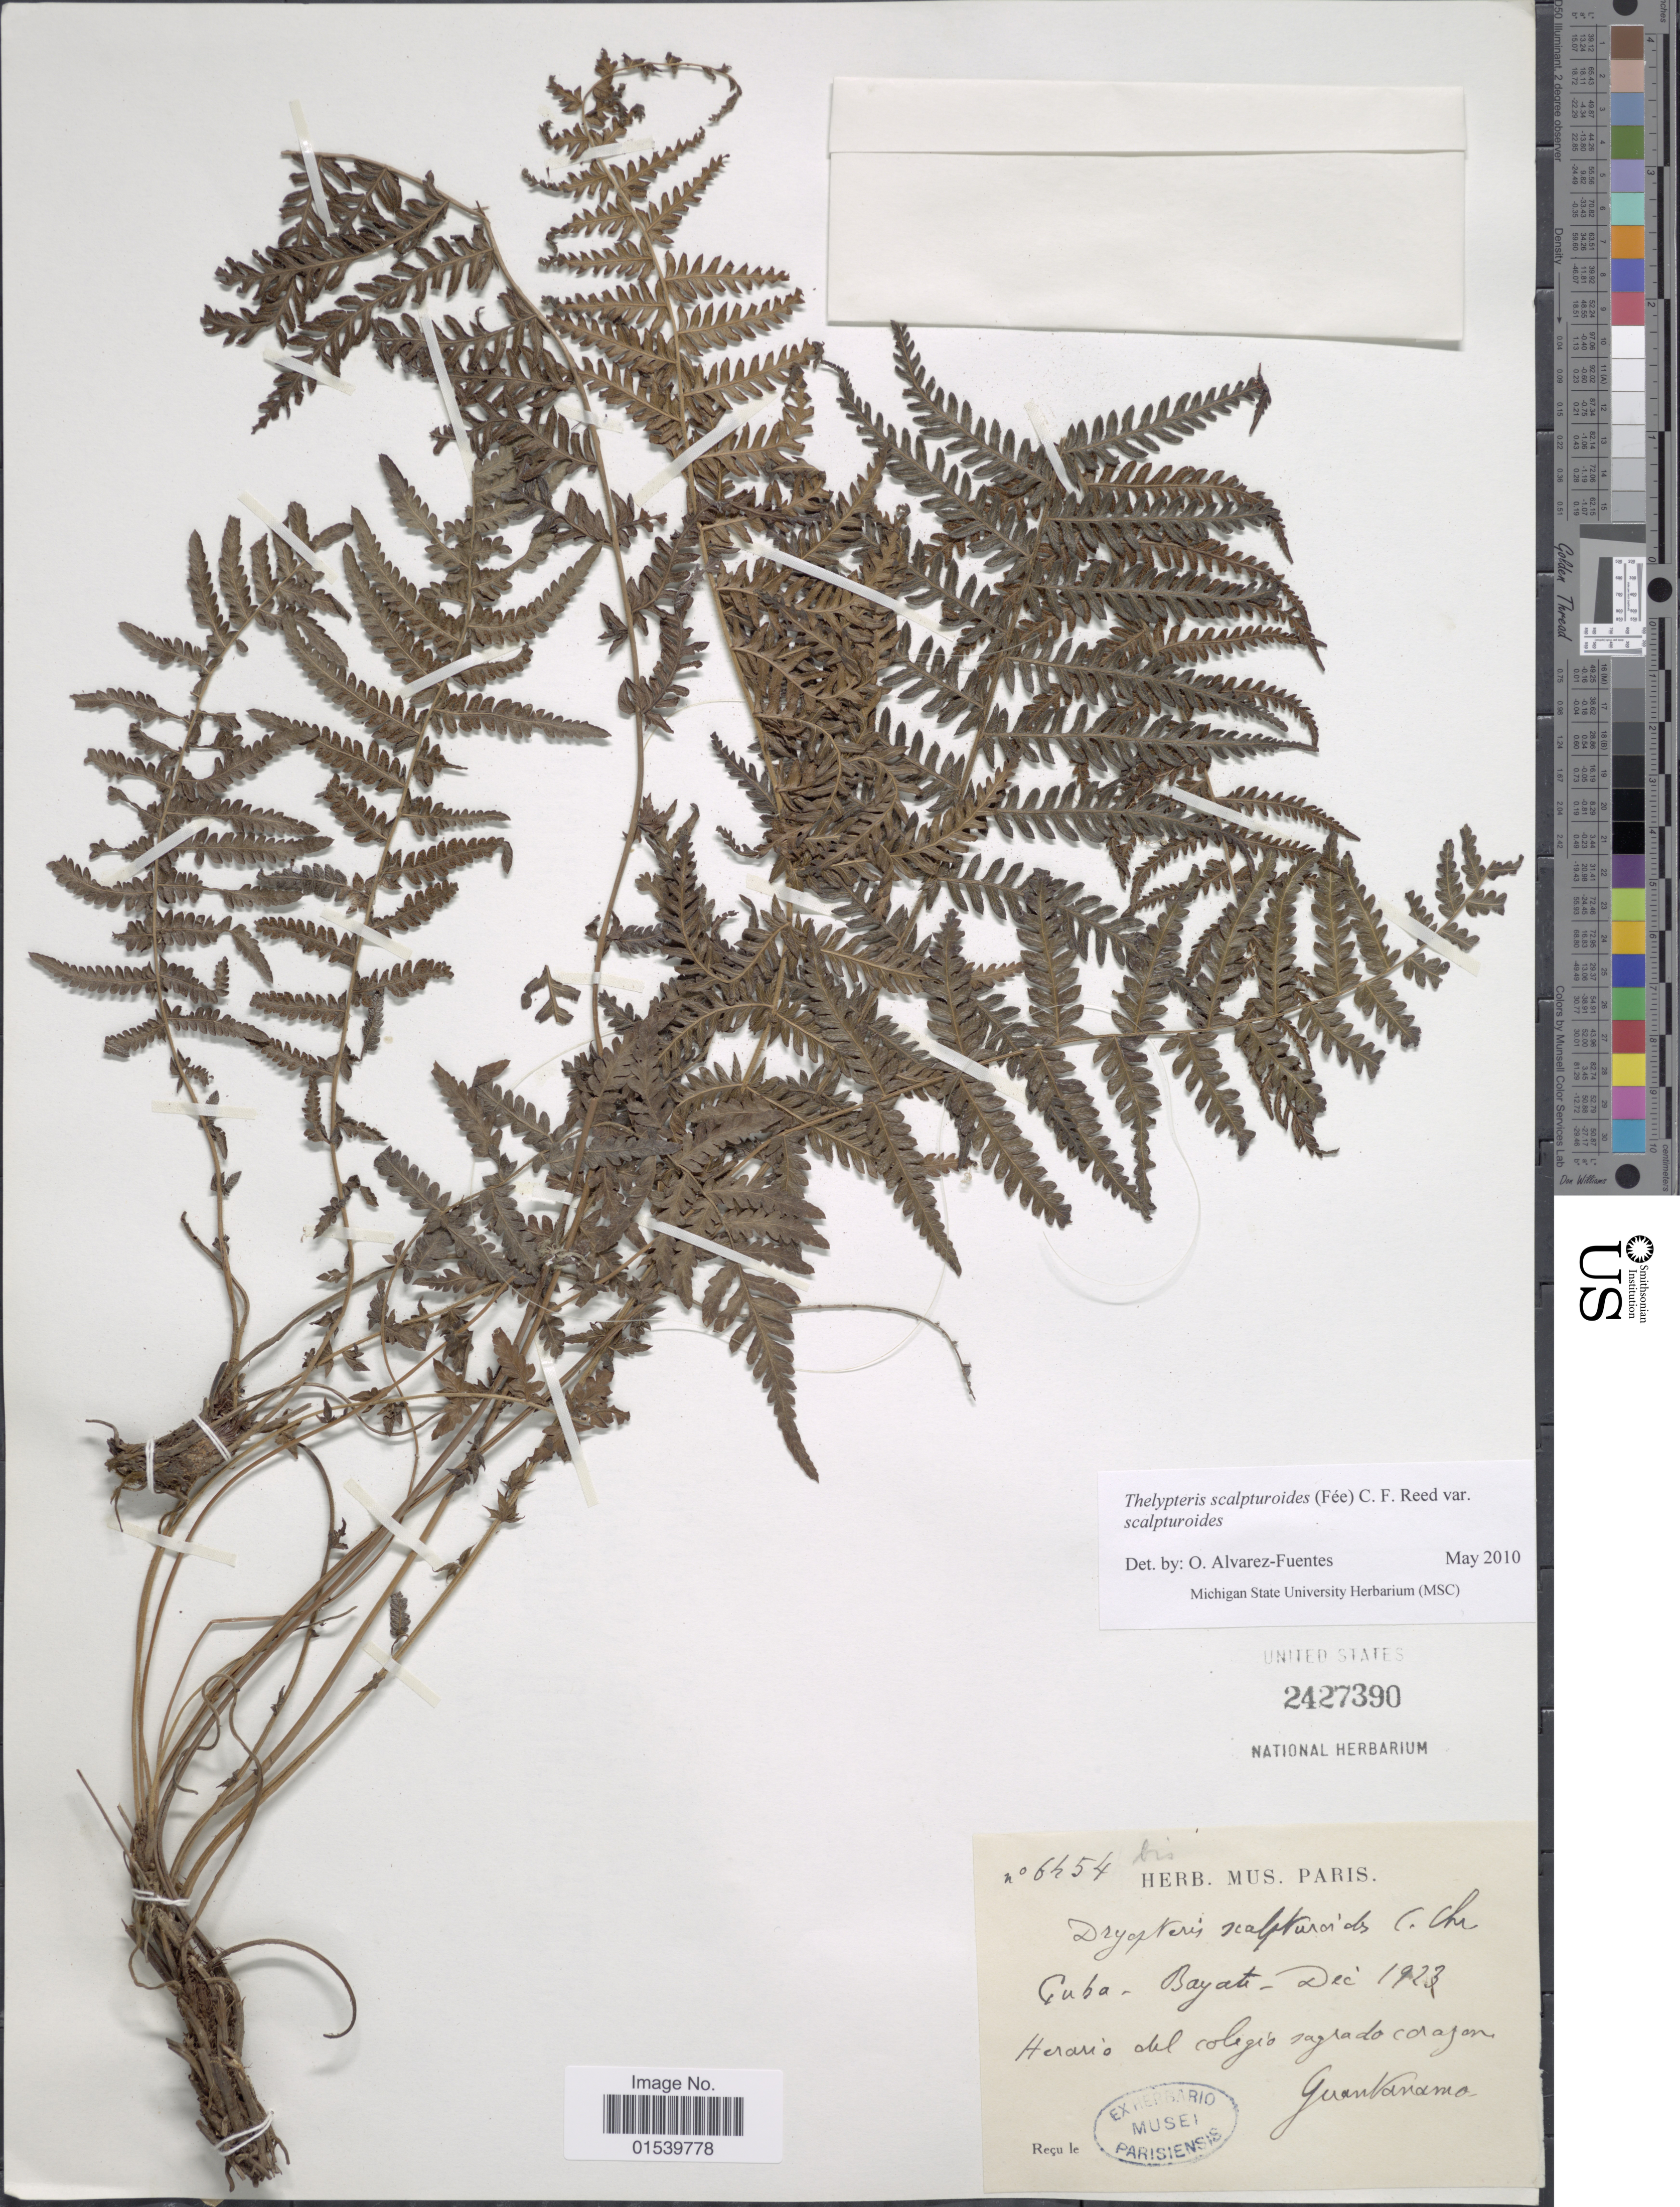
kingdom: Plantae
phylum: Tracheophyta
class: Polypodiopsida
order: Polypodiales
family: Thelypteridaceae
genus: Amauropelta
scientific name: Amauropelta scalpturoides (Fée) comb. nov., ined 2015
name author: (Fée)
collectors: ex herb. Mus. Paris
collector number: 6454 bis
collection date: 1923-12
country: Cuba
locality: Bayate - herario del colegio sagrado corazon Guantanamo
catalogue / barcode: US 2427390